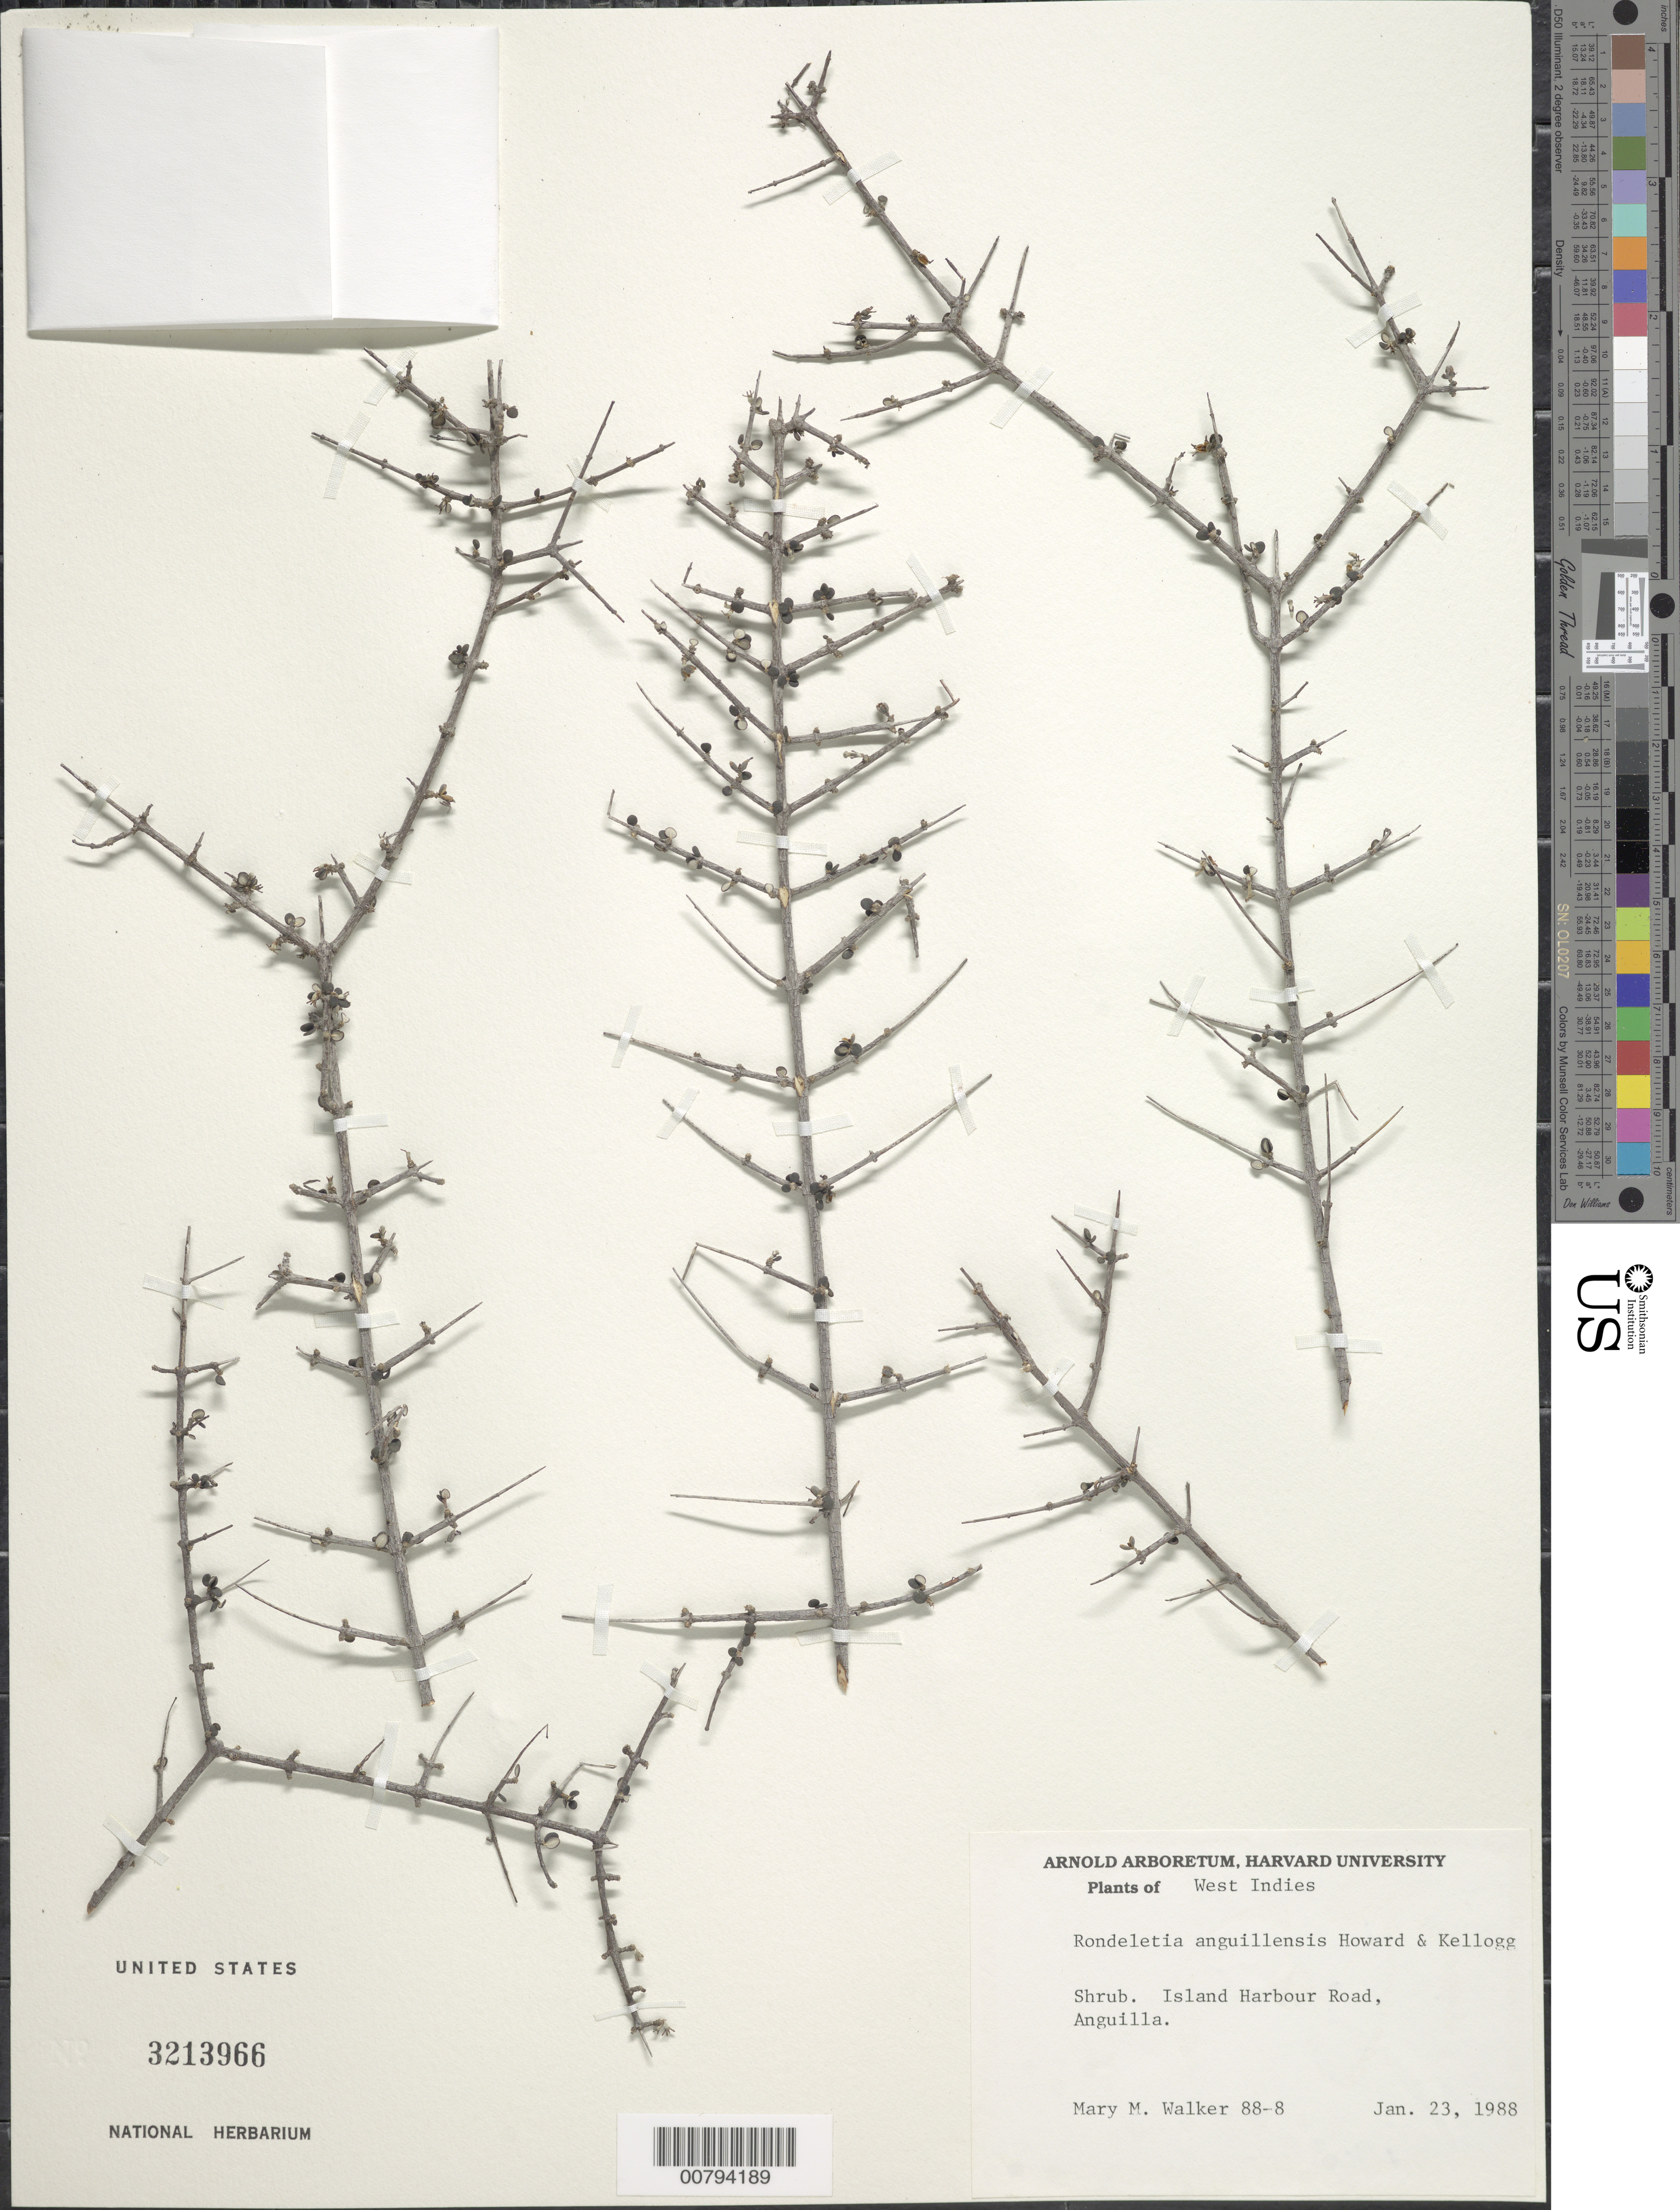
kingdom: Plantae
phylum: Tracheophyta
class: Magnoliopsida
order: Gentianales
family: Rubiaceae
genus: Rondeletia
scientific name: Rondeletia anguillensis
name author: R.A. Howard & E.A. Kellogg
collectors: M. Walker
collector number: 88-8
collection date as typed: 23 Jan 1988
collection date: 1988-01-23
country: Anguilla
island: Anguilla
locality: Island Harbor Road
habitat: Along road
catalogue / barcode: US 3213966